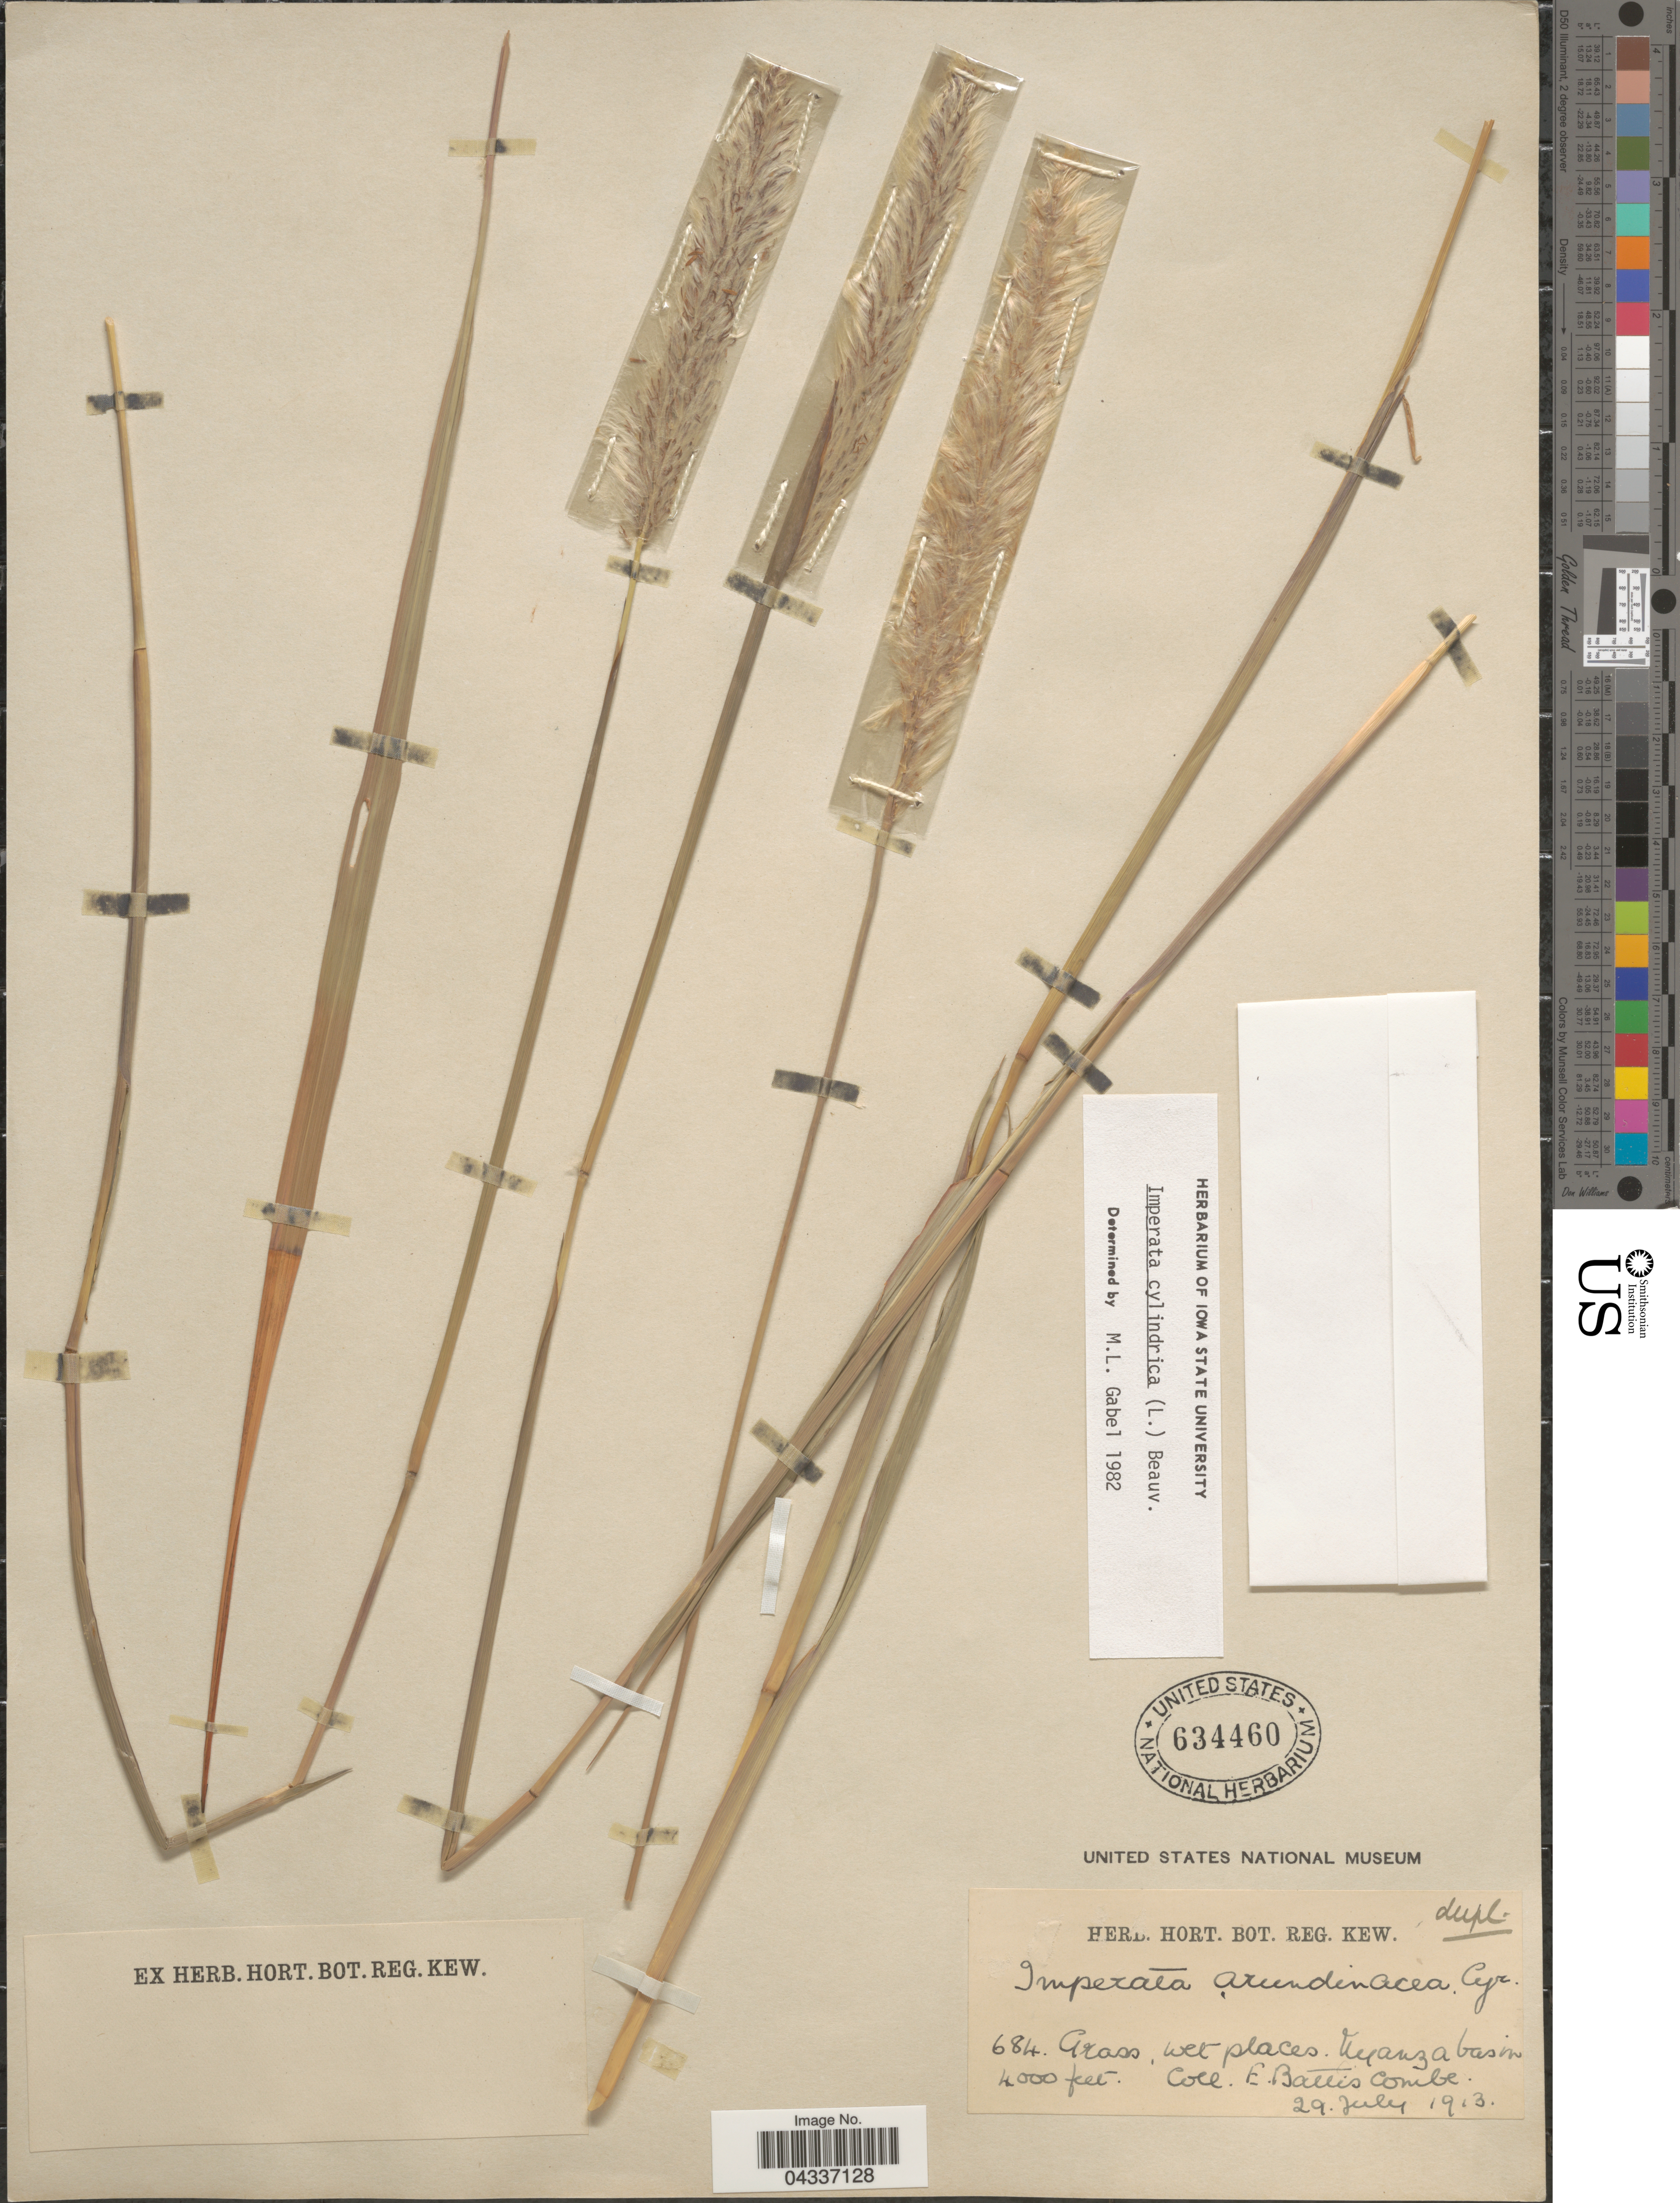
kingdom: Plantae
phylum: Tracheophyta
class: Liliopsida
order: Poales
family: Poaceae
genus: Imperata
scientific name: Imperata cylindrica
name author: (L.) P. Beauv.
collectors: E. Battiscombe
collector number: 684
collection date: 1913-07-29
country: Kenya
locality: Nyanza basin.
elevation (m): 1219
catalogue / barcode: US 634460